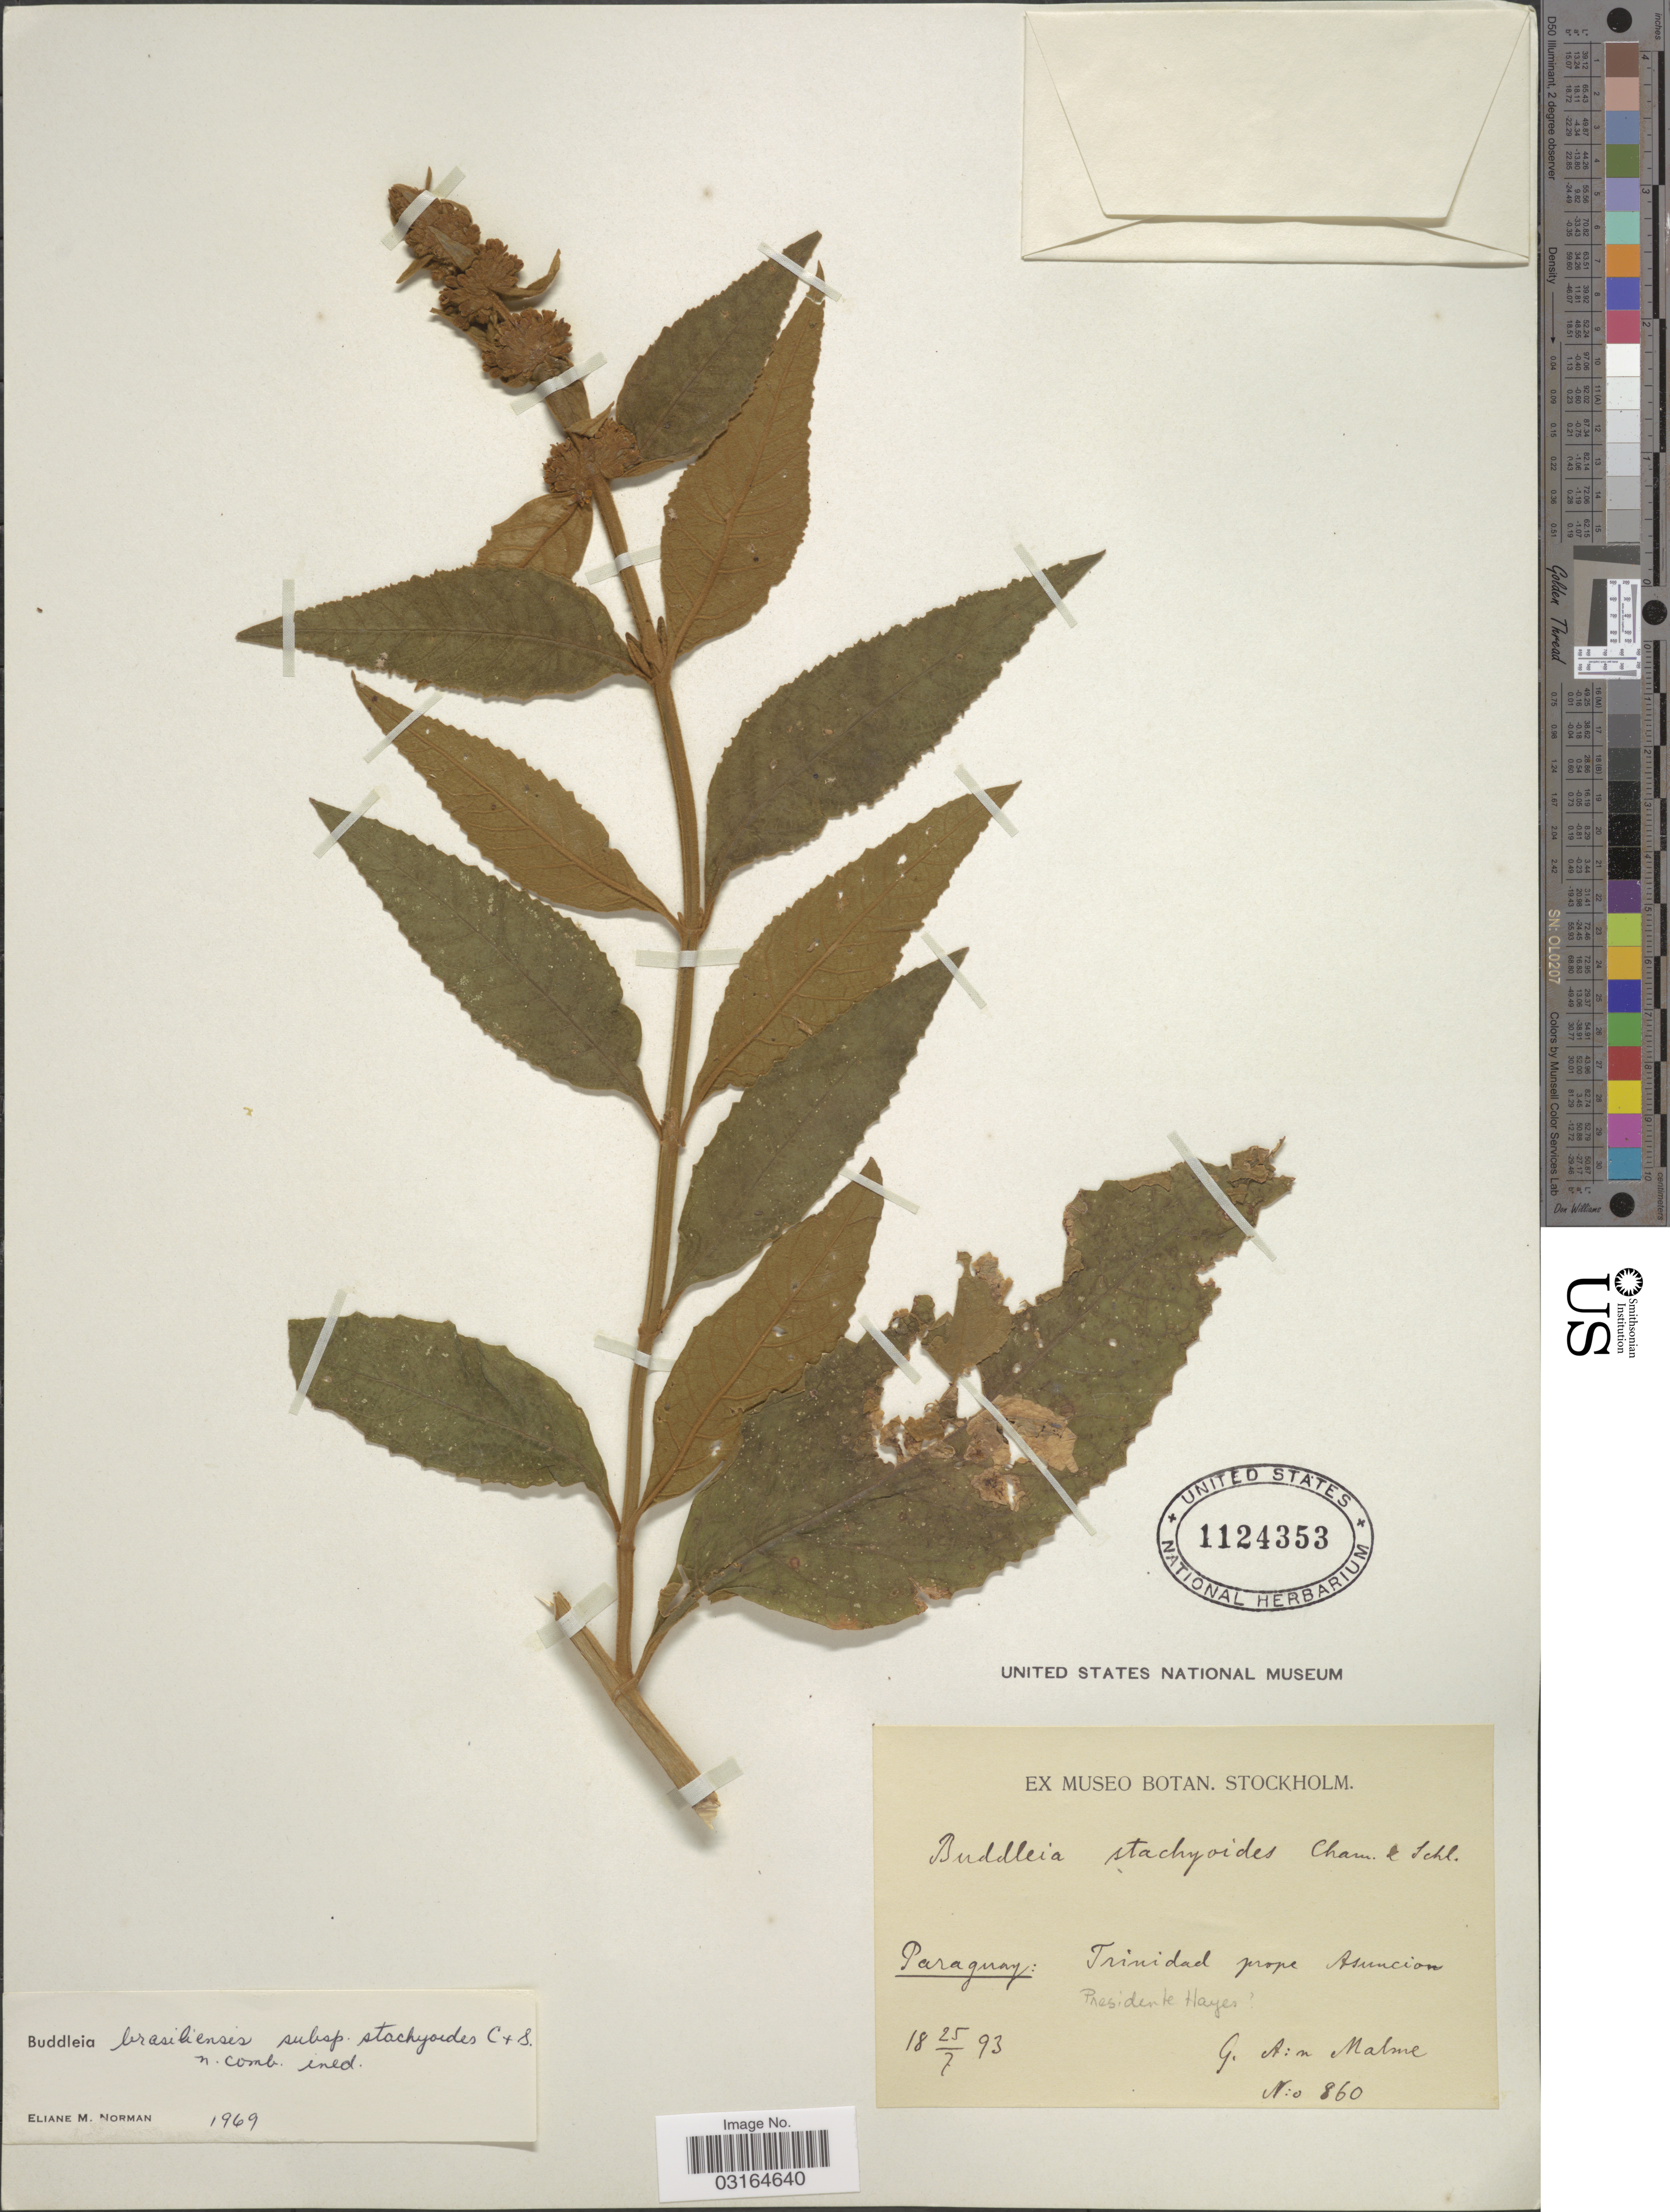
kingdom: Plantae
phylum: Tracheophyta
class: Magnoliopsida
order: Lamiales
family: Scrophulariaceae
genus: Buddleja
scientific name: Buddleja stachyoides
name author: Cham. & Schltdl.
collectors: G. O. A. Malme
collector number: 860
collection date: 1893-07-25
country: Paraguay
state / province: Asuncion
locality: Trinidad prope Asuncion. Presidente Hayes. [unsure placement]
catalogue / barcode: US 1124353